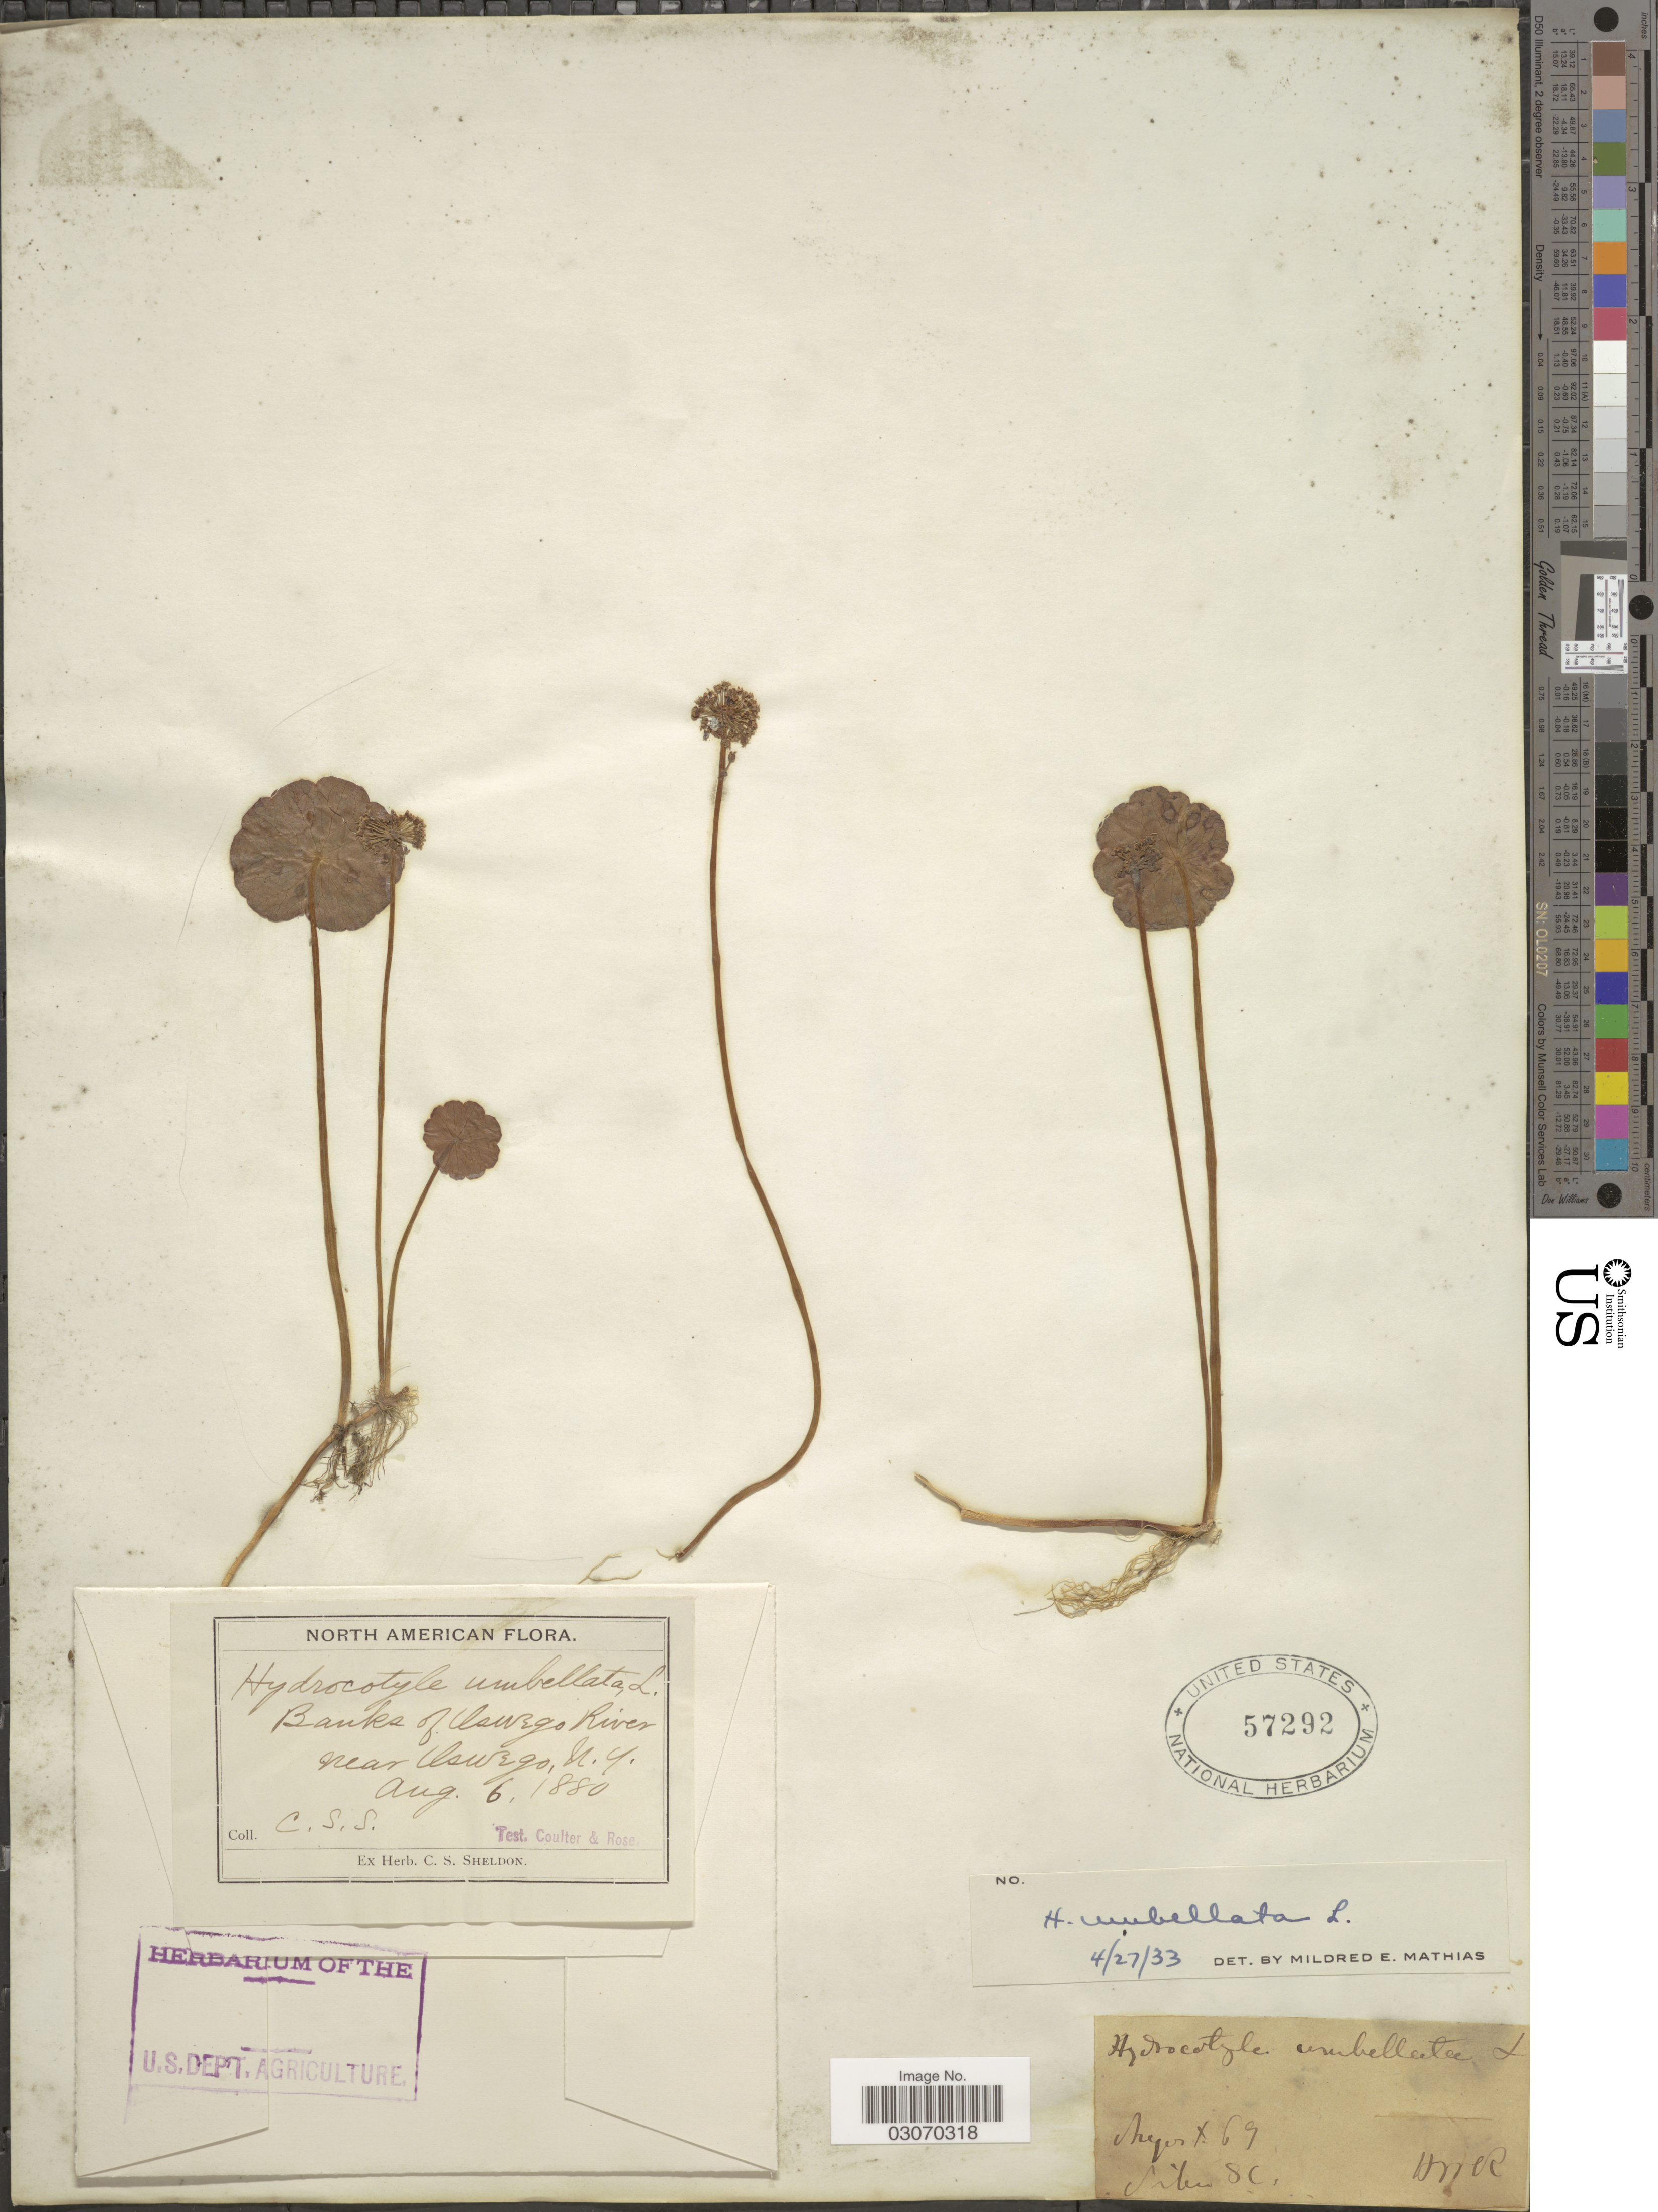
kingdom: Plantae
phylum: Tracheophyta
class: Magnoliopsida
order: Apiales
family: Araliaceae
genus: Hydrocotyle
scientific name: Hydrocotyle umbellata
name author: L.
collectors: H. W. R.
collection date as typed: Transcribed d/m/y: /8/69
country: United States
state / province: South Carolina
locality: Aiken S.C.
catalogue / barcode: US 57292-2